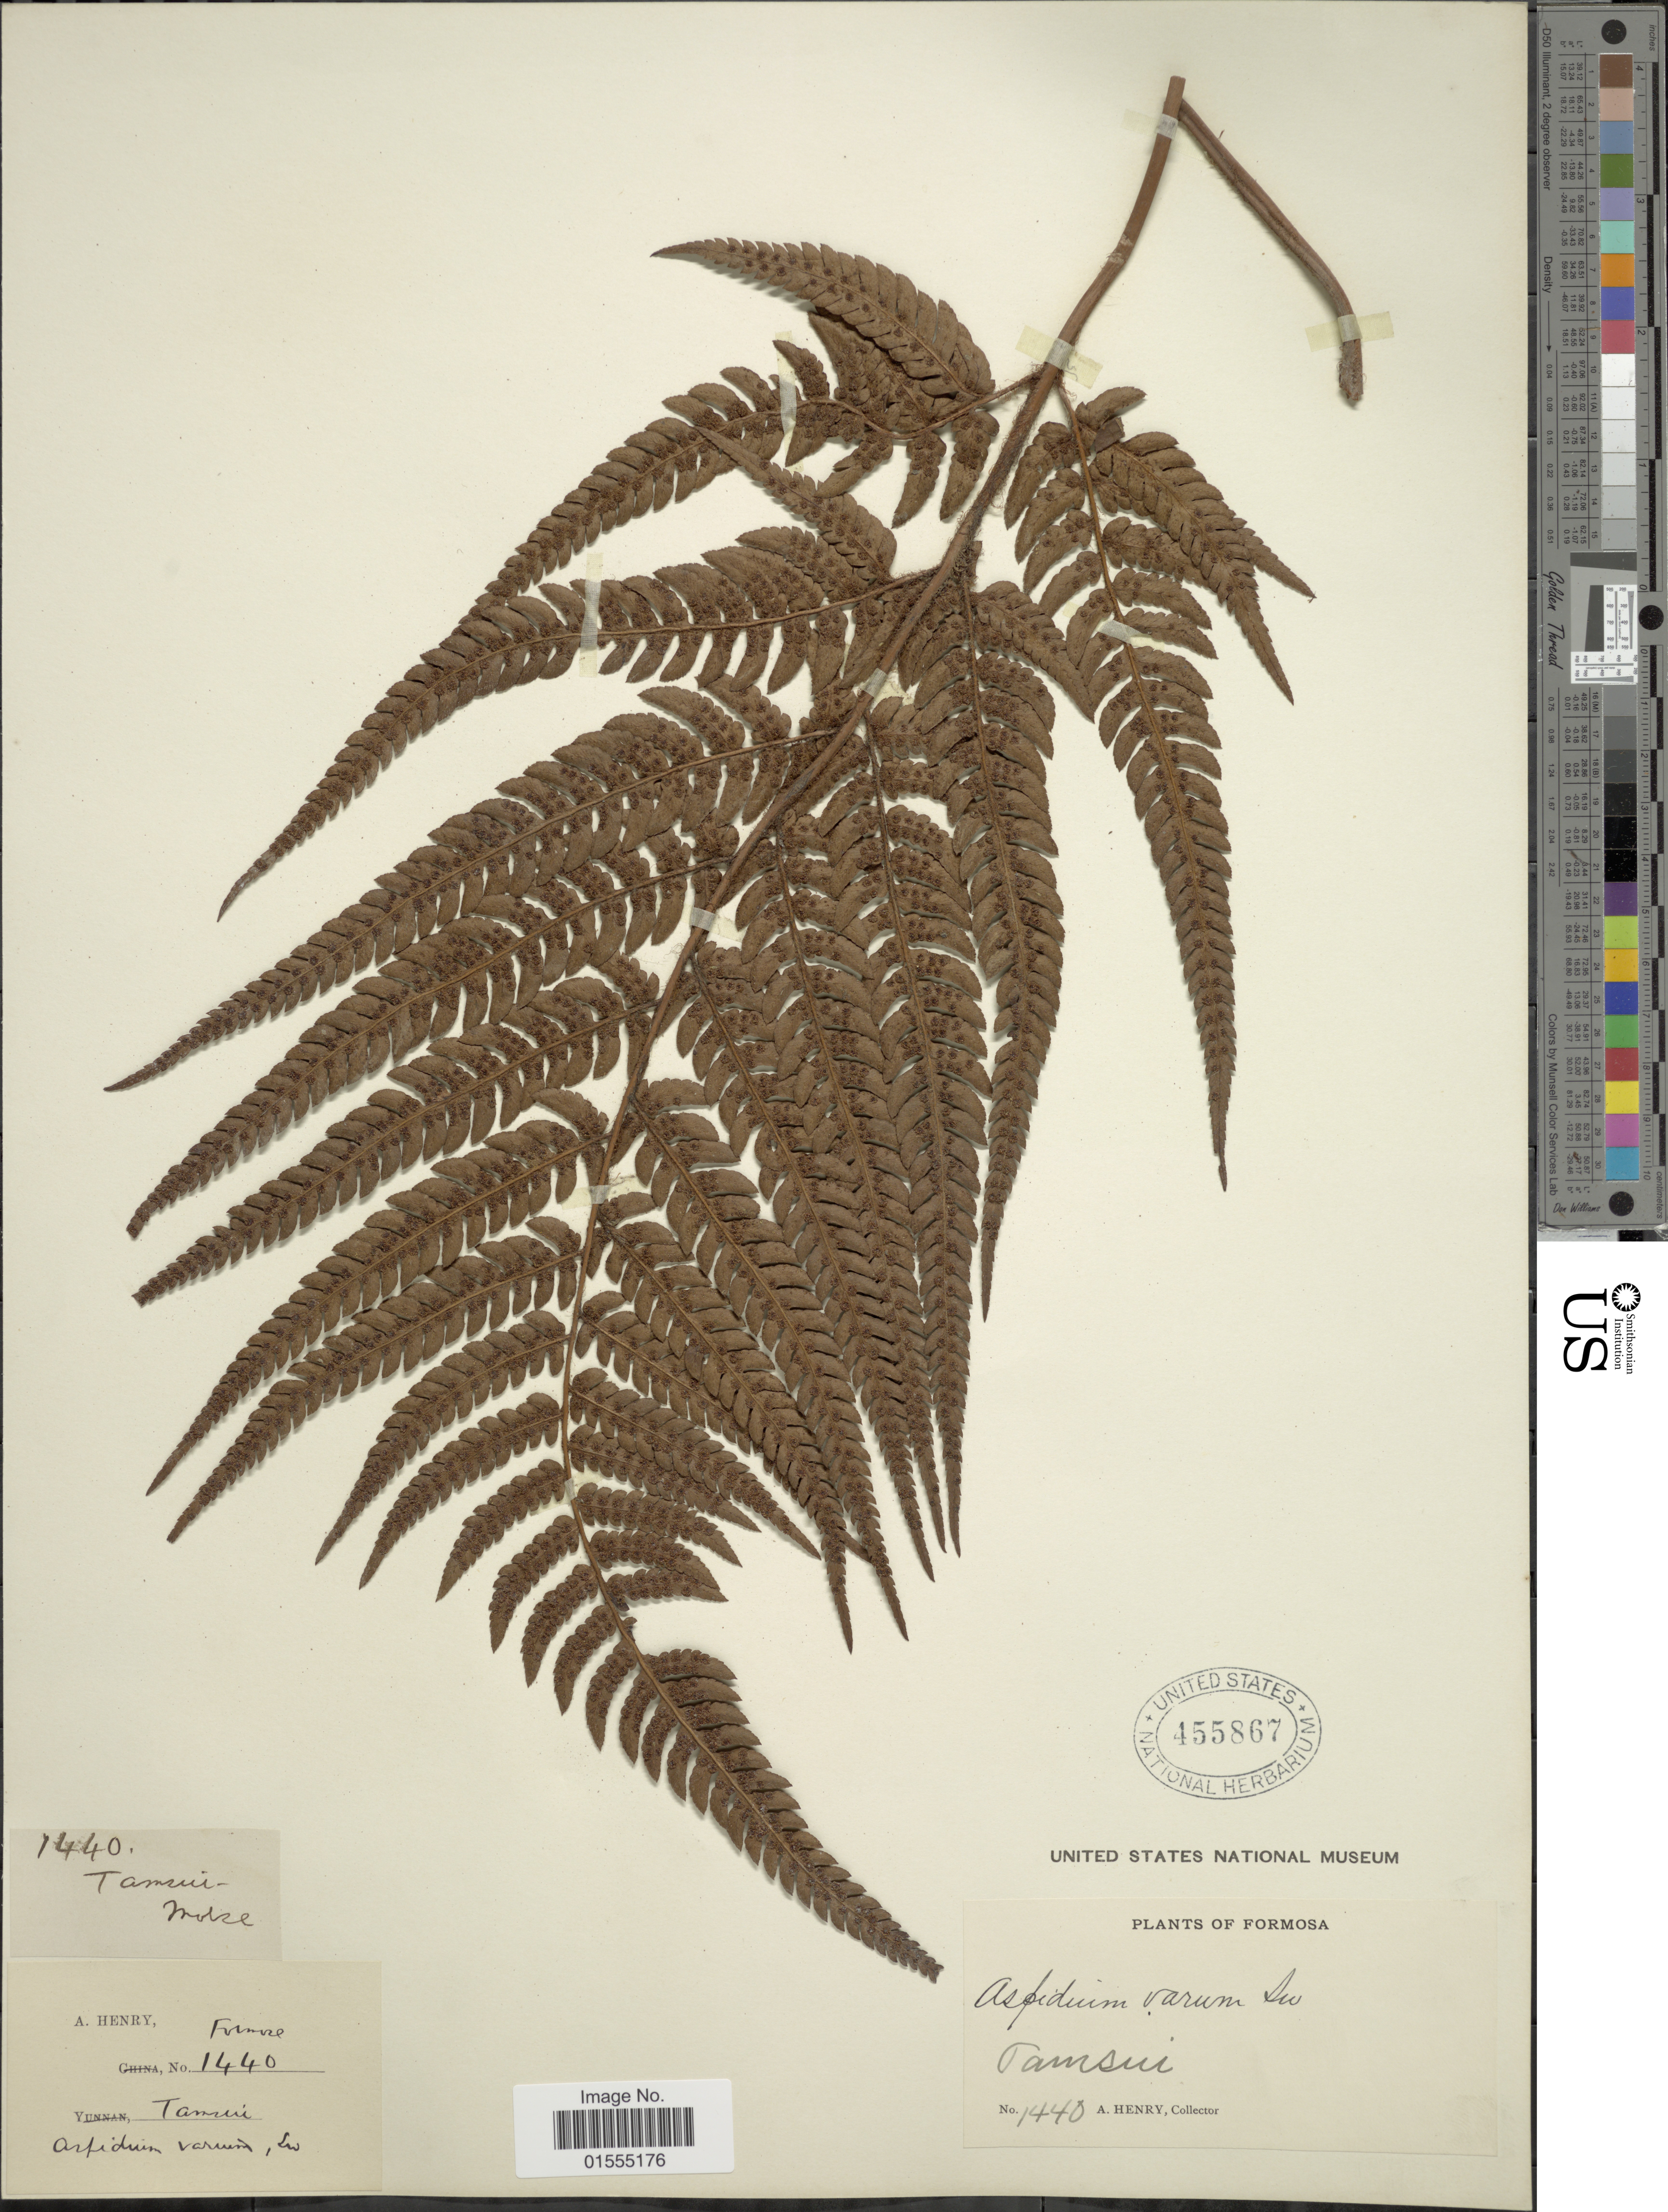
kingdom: Plantae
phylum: Tracheophyta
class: Polypodiopsida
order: Polypodiales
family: Dryopteridaceae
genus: Dryopteris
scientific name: Dryopteris varia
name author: (L.) Kuntze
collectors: A. Henry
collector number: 1440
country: Taiwan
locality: Tamsui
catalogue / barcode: US 455867